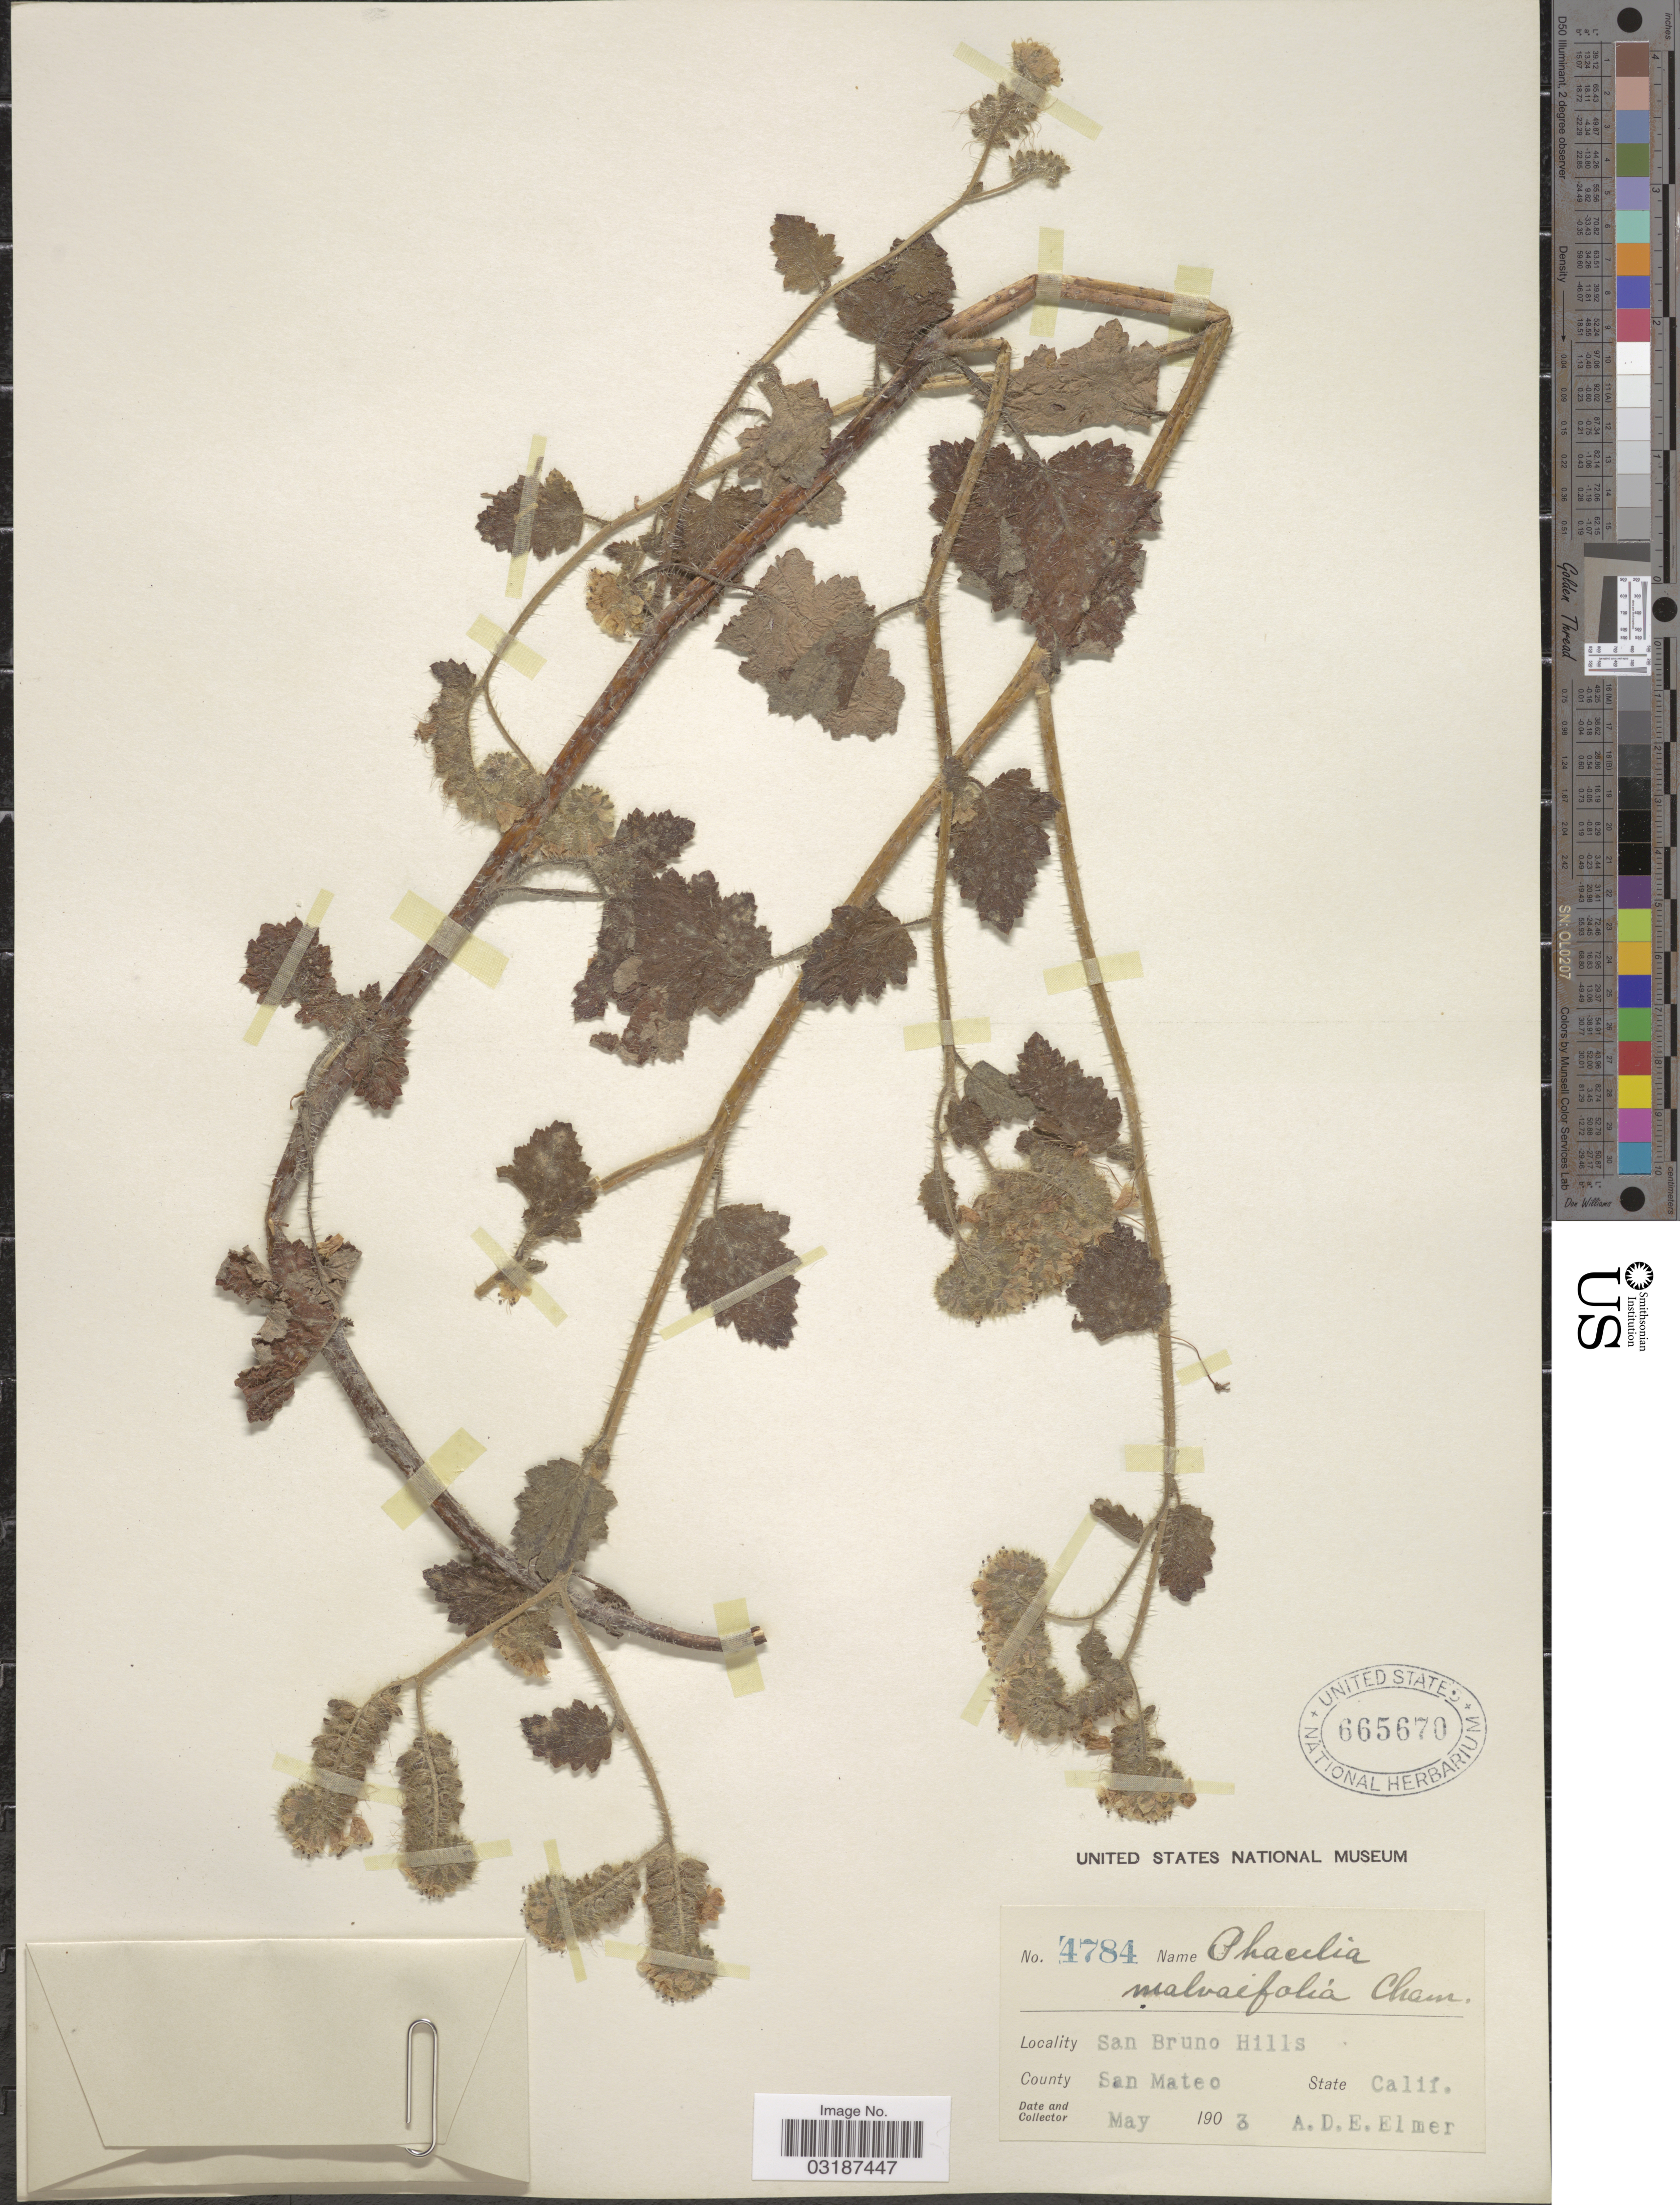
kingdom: Plantae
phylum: Tracheophyta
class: Magnoliopsida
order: Boraginales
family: Hydrophyllaceae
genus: Phacelia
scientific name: Phacelia malvifolia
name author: Cham.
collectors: A. D. E. Elmer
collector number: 4784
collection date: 1903-05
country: United States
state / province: California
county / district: San Mateo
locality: San Bruno Hills. County San Mateo.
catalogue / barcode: US 665670